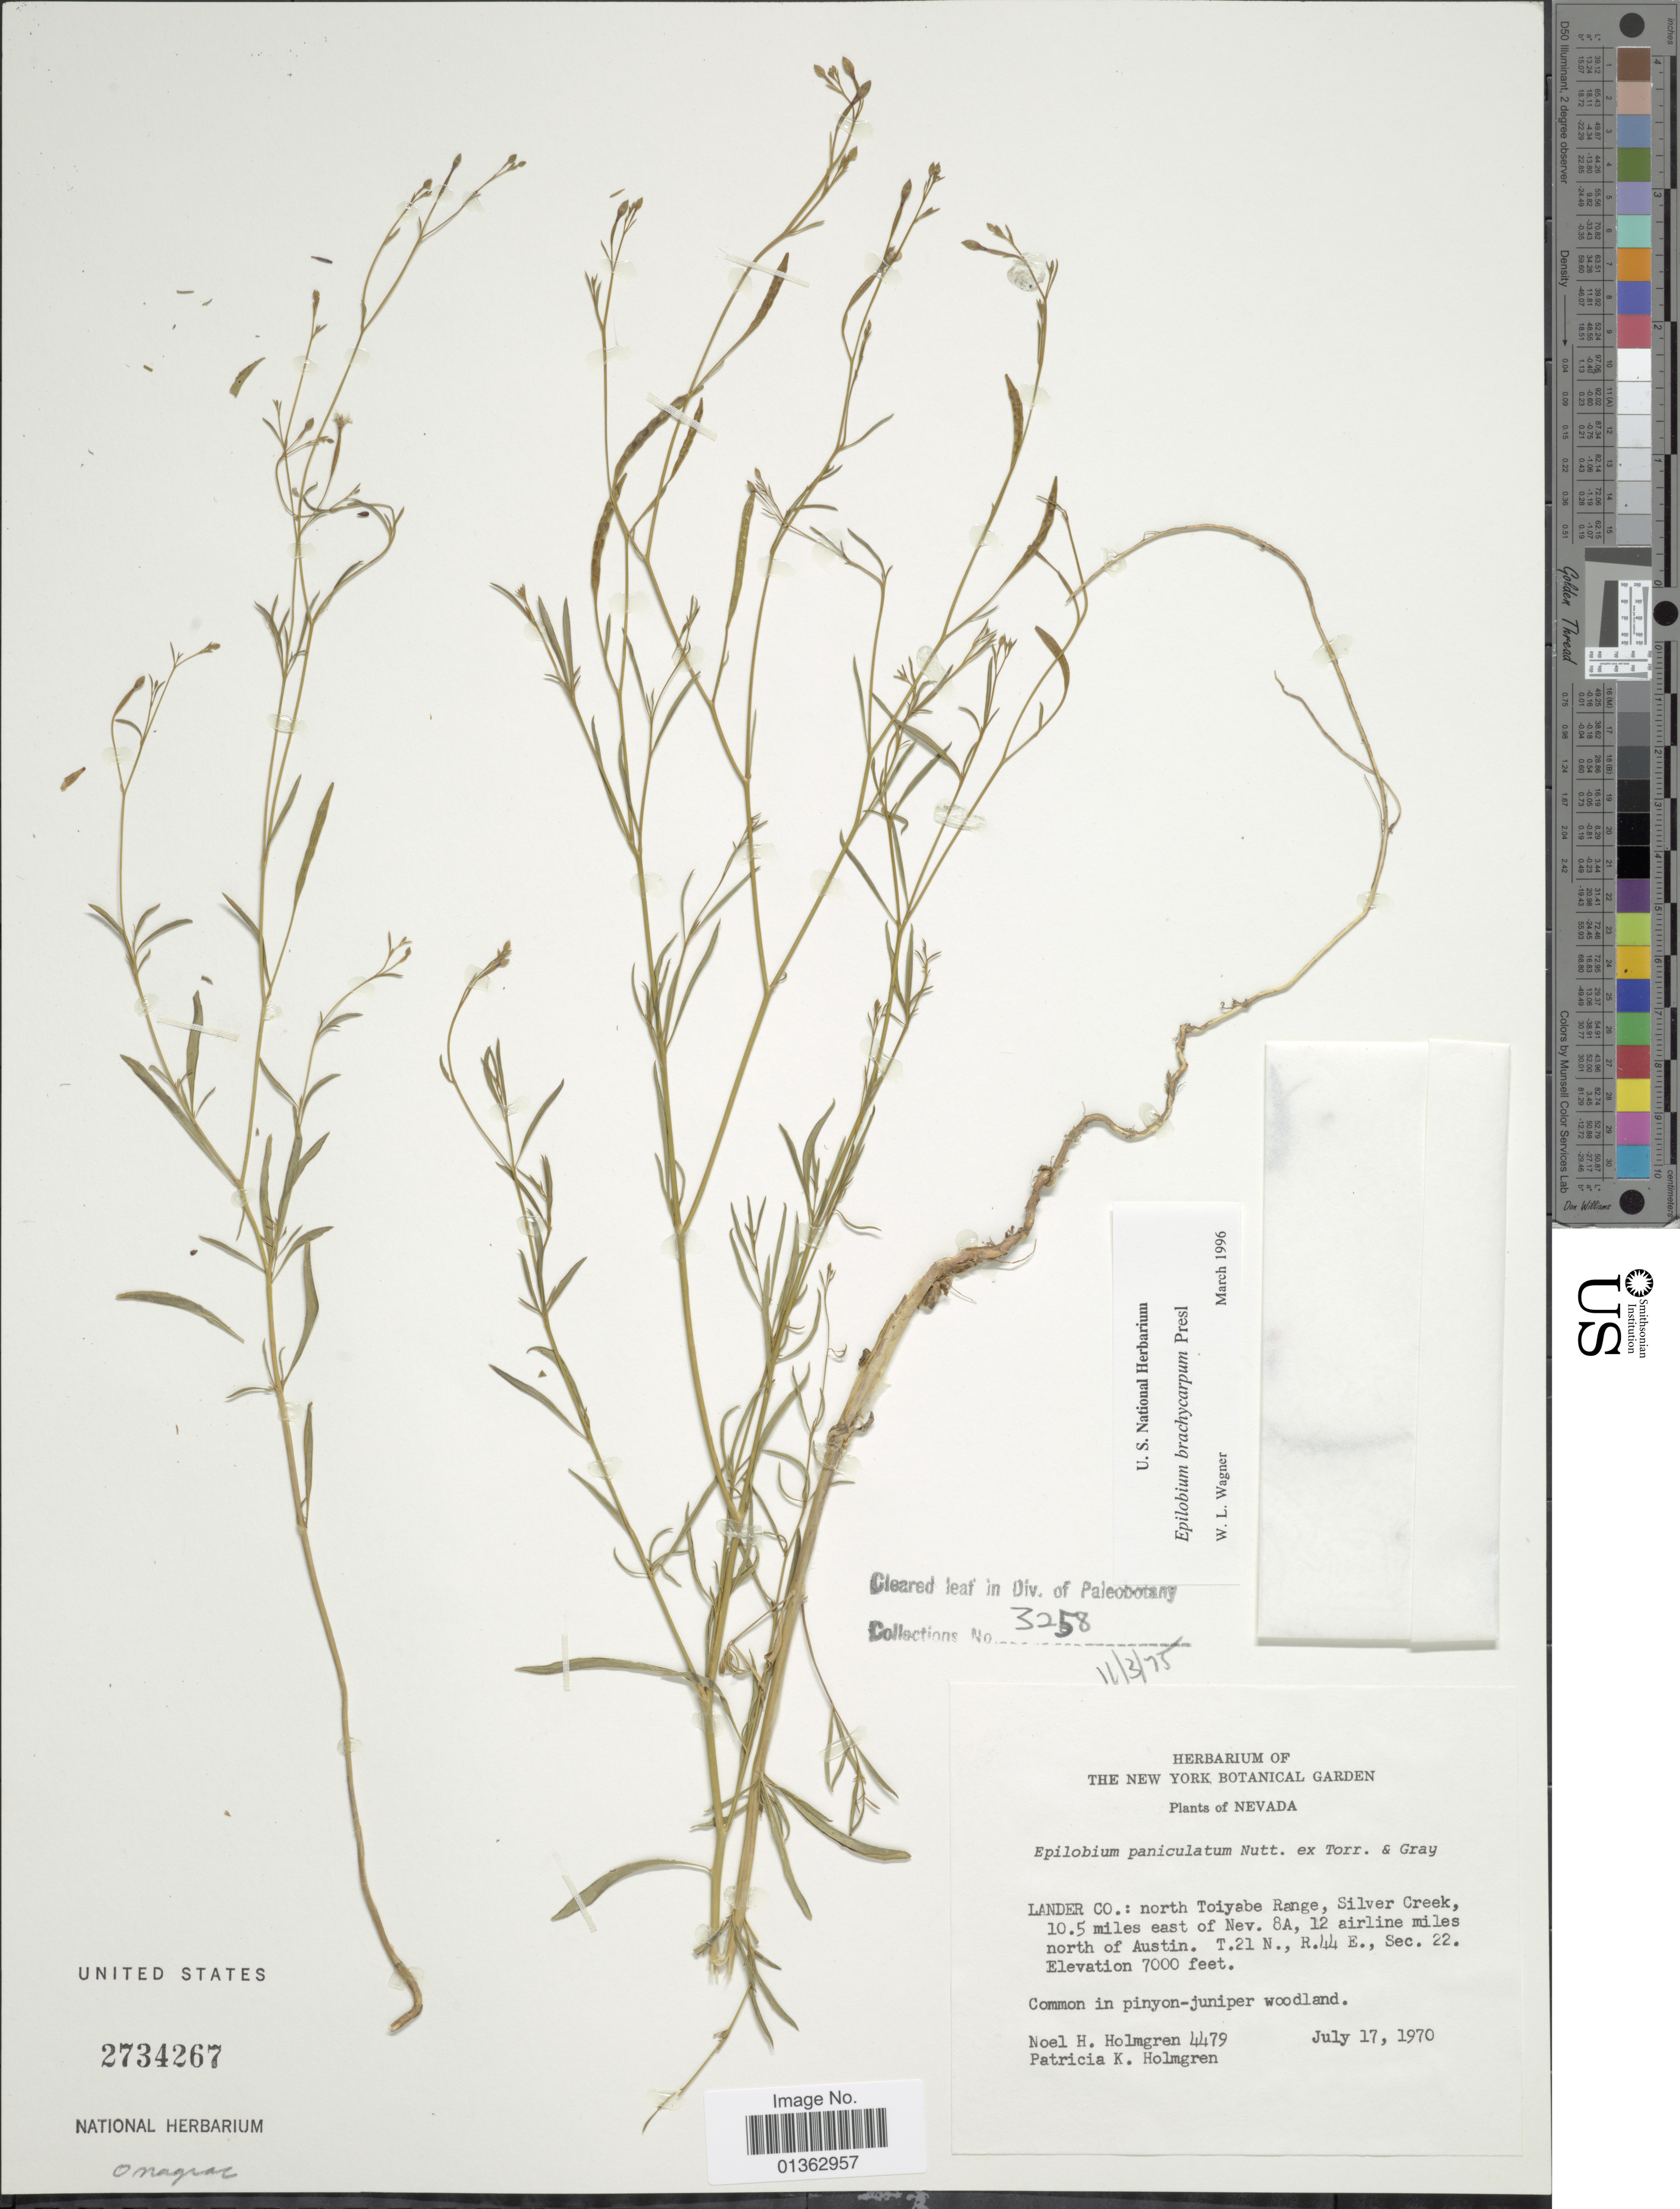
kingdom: Plantae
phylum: Tracheophyta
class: Magnoliopsida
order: Myrtales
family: Onagraceae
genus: Epilobium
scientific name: Epilobium brachycarpum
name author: C. Presl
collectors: N. H. Holmgren & P. K. Holmgren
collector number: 4479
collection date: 1970-07-17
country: United States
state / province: Nevada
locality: Lander Co.: north Toiyabe Range, Silver Creek, 10.5 miles east of Nev. 8A, 12 airline miles north of Austin.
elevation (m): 2134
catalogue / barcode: US 2734267